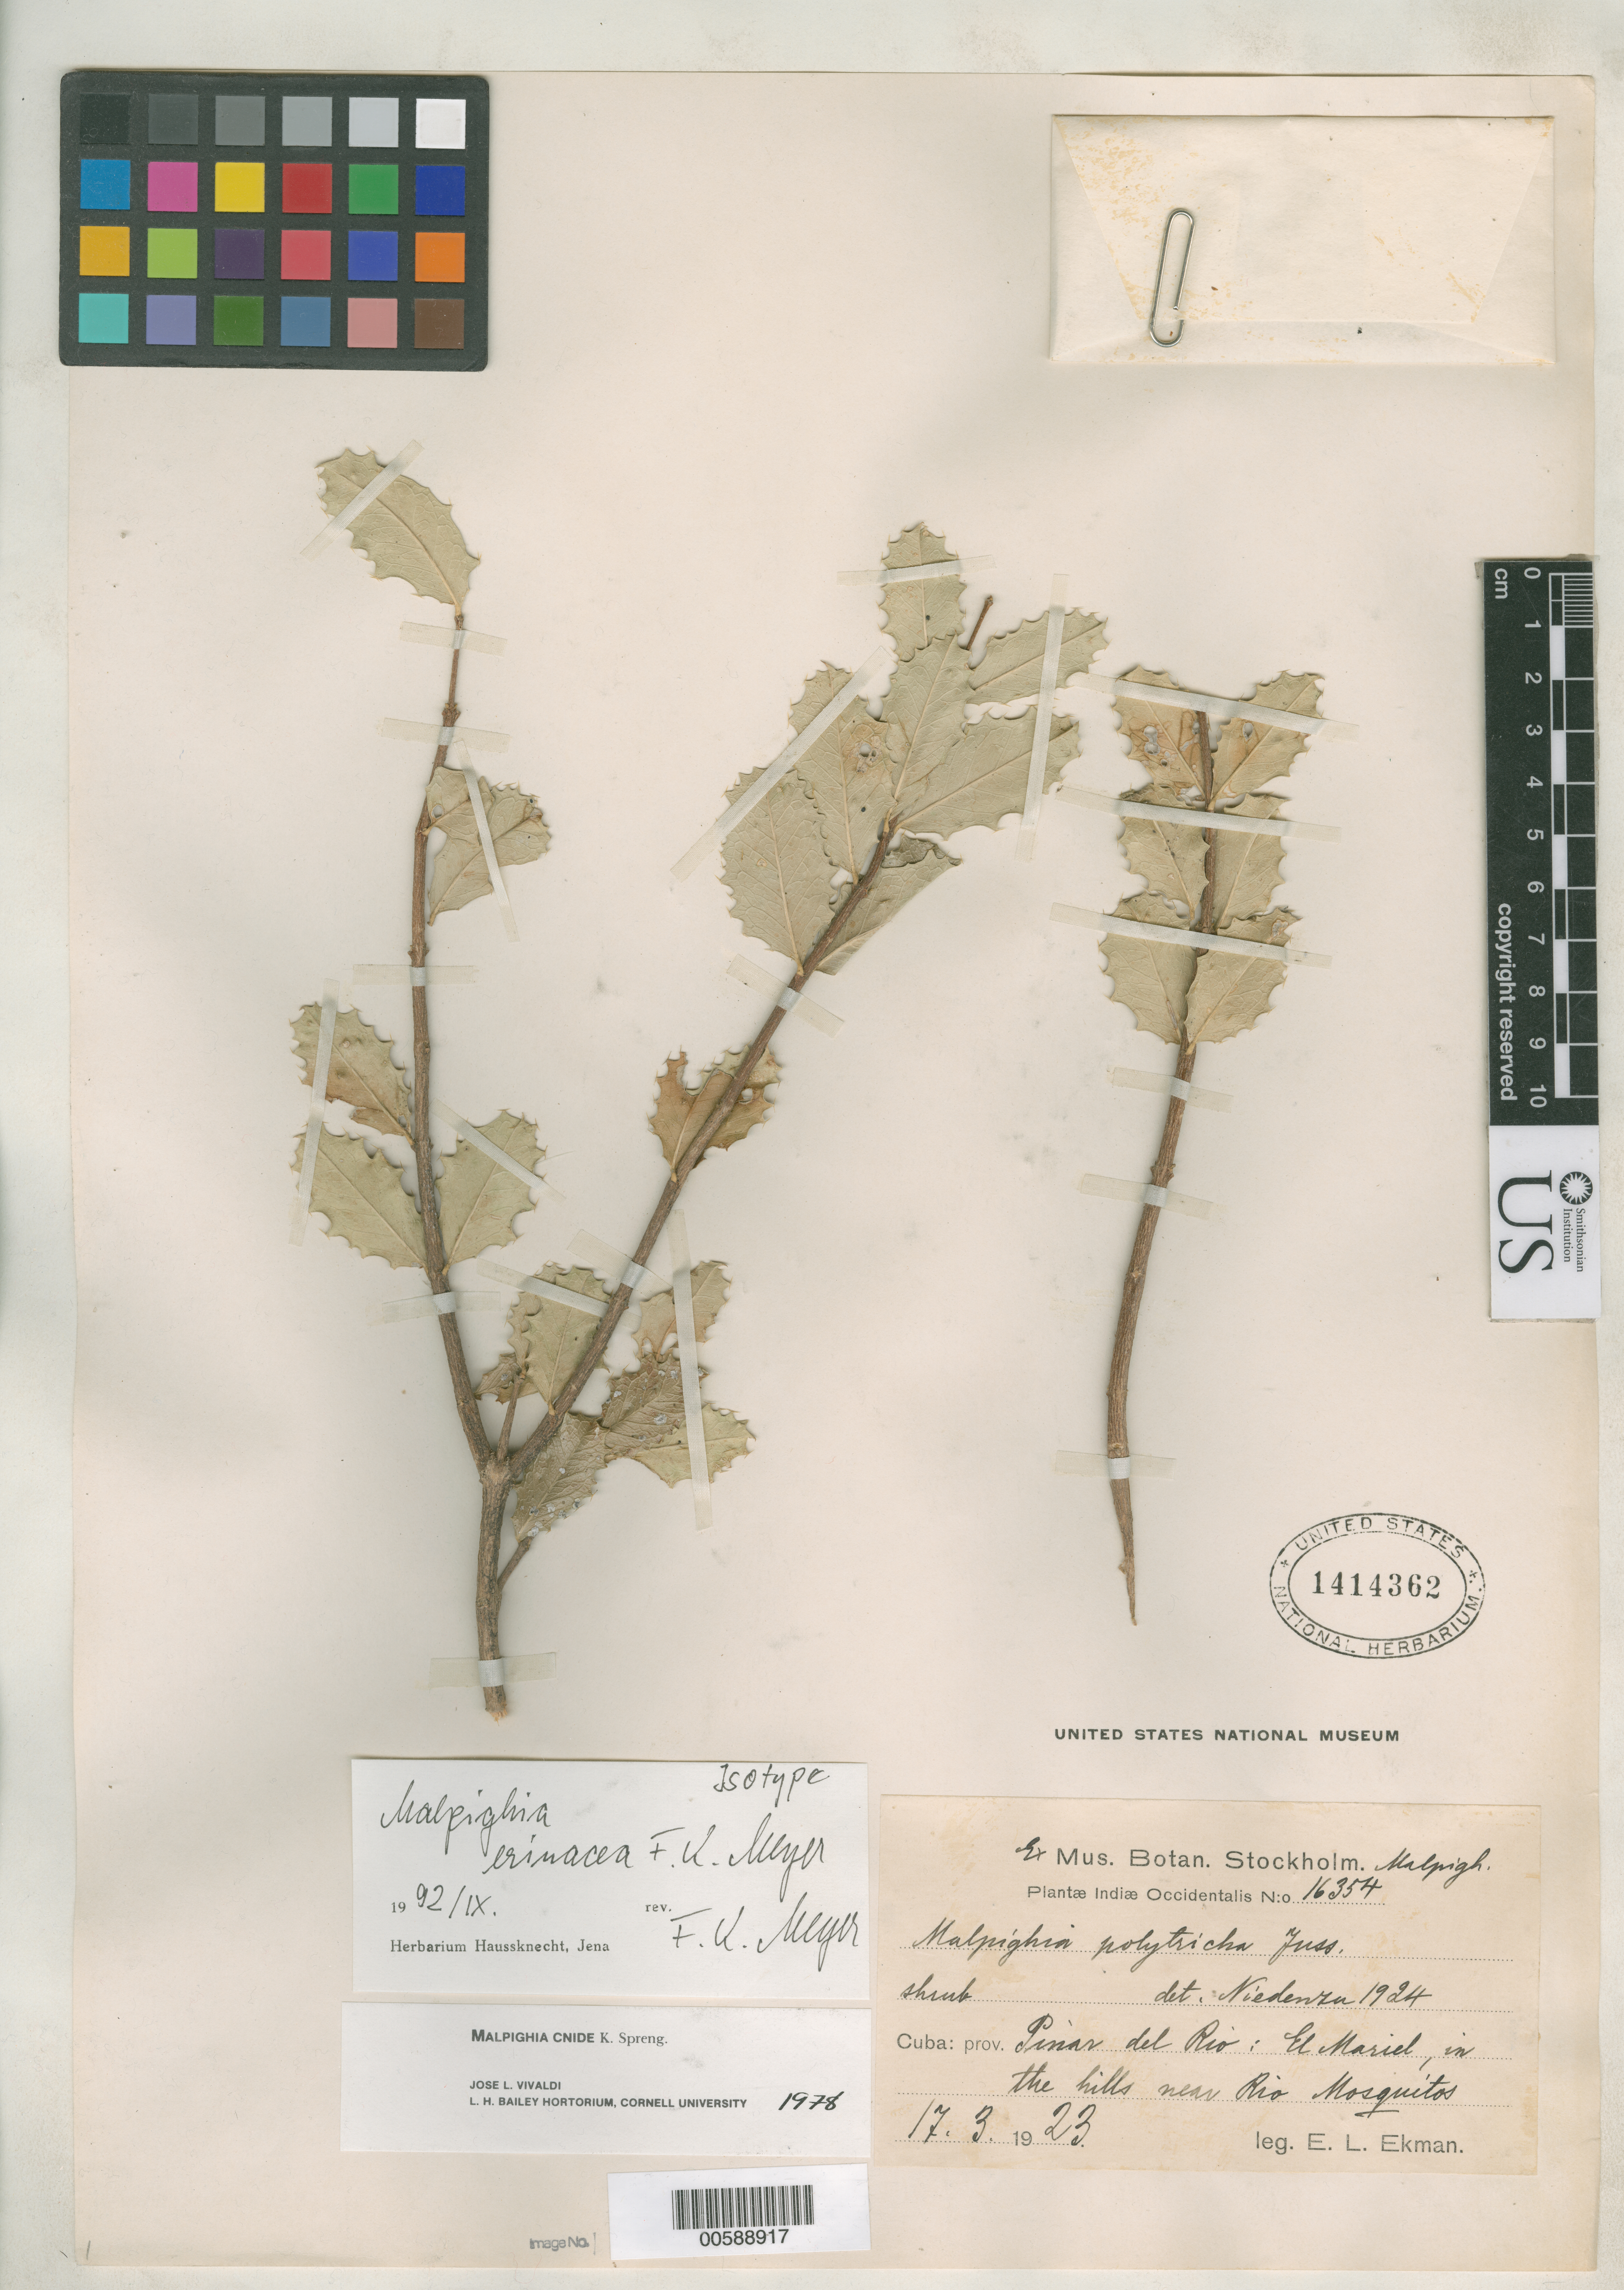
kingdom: Plantae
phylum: Tracheophyta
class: Magnoliopsida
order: Malpighiales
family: Malpighiaceae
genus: Malpighia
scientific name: Malpighia erinacea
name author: F.K. Mey.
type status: Isotype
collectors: E. L. Ekman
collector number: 16354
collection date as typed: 17 Mar 1923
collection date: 1923-03-17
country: Cuba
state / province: Pinar del Río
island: Greater Antilles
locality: El Mariel, hills near Rio Mosquitos.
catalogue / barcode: US 1414362